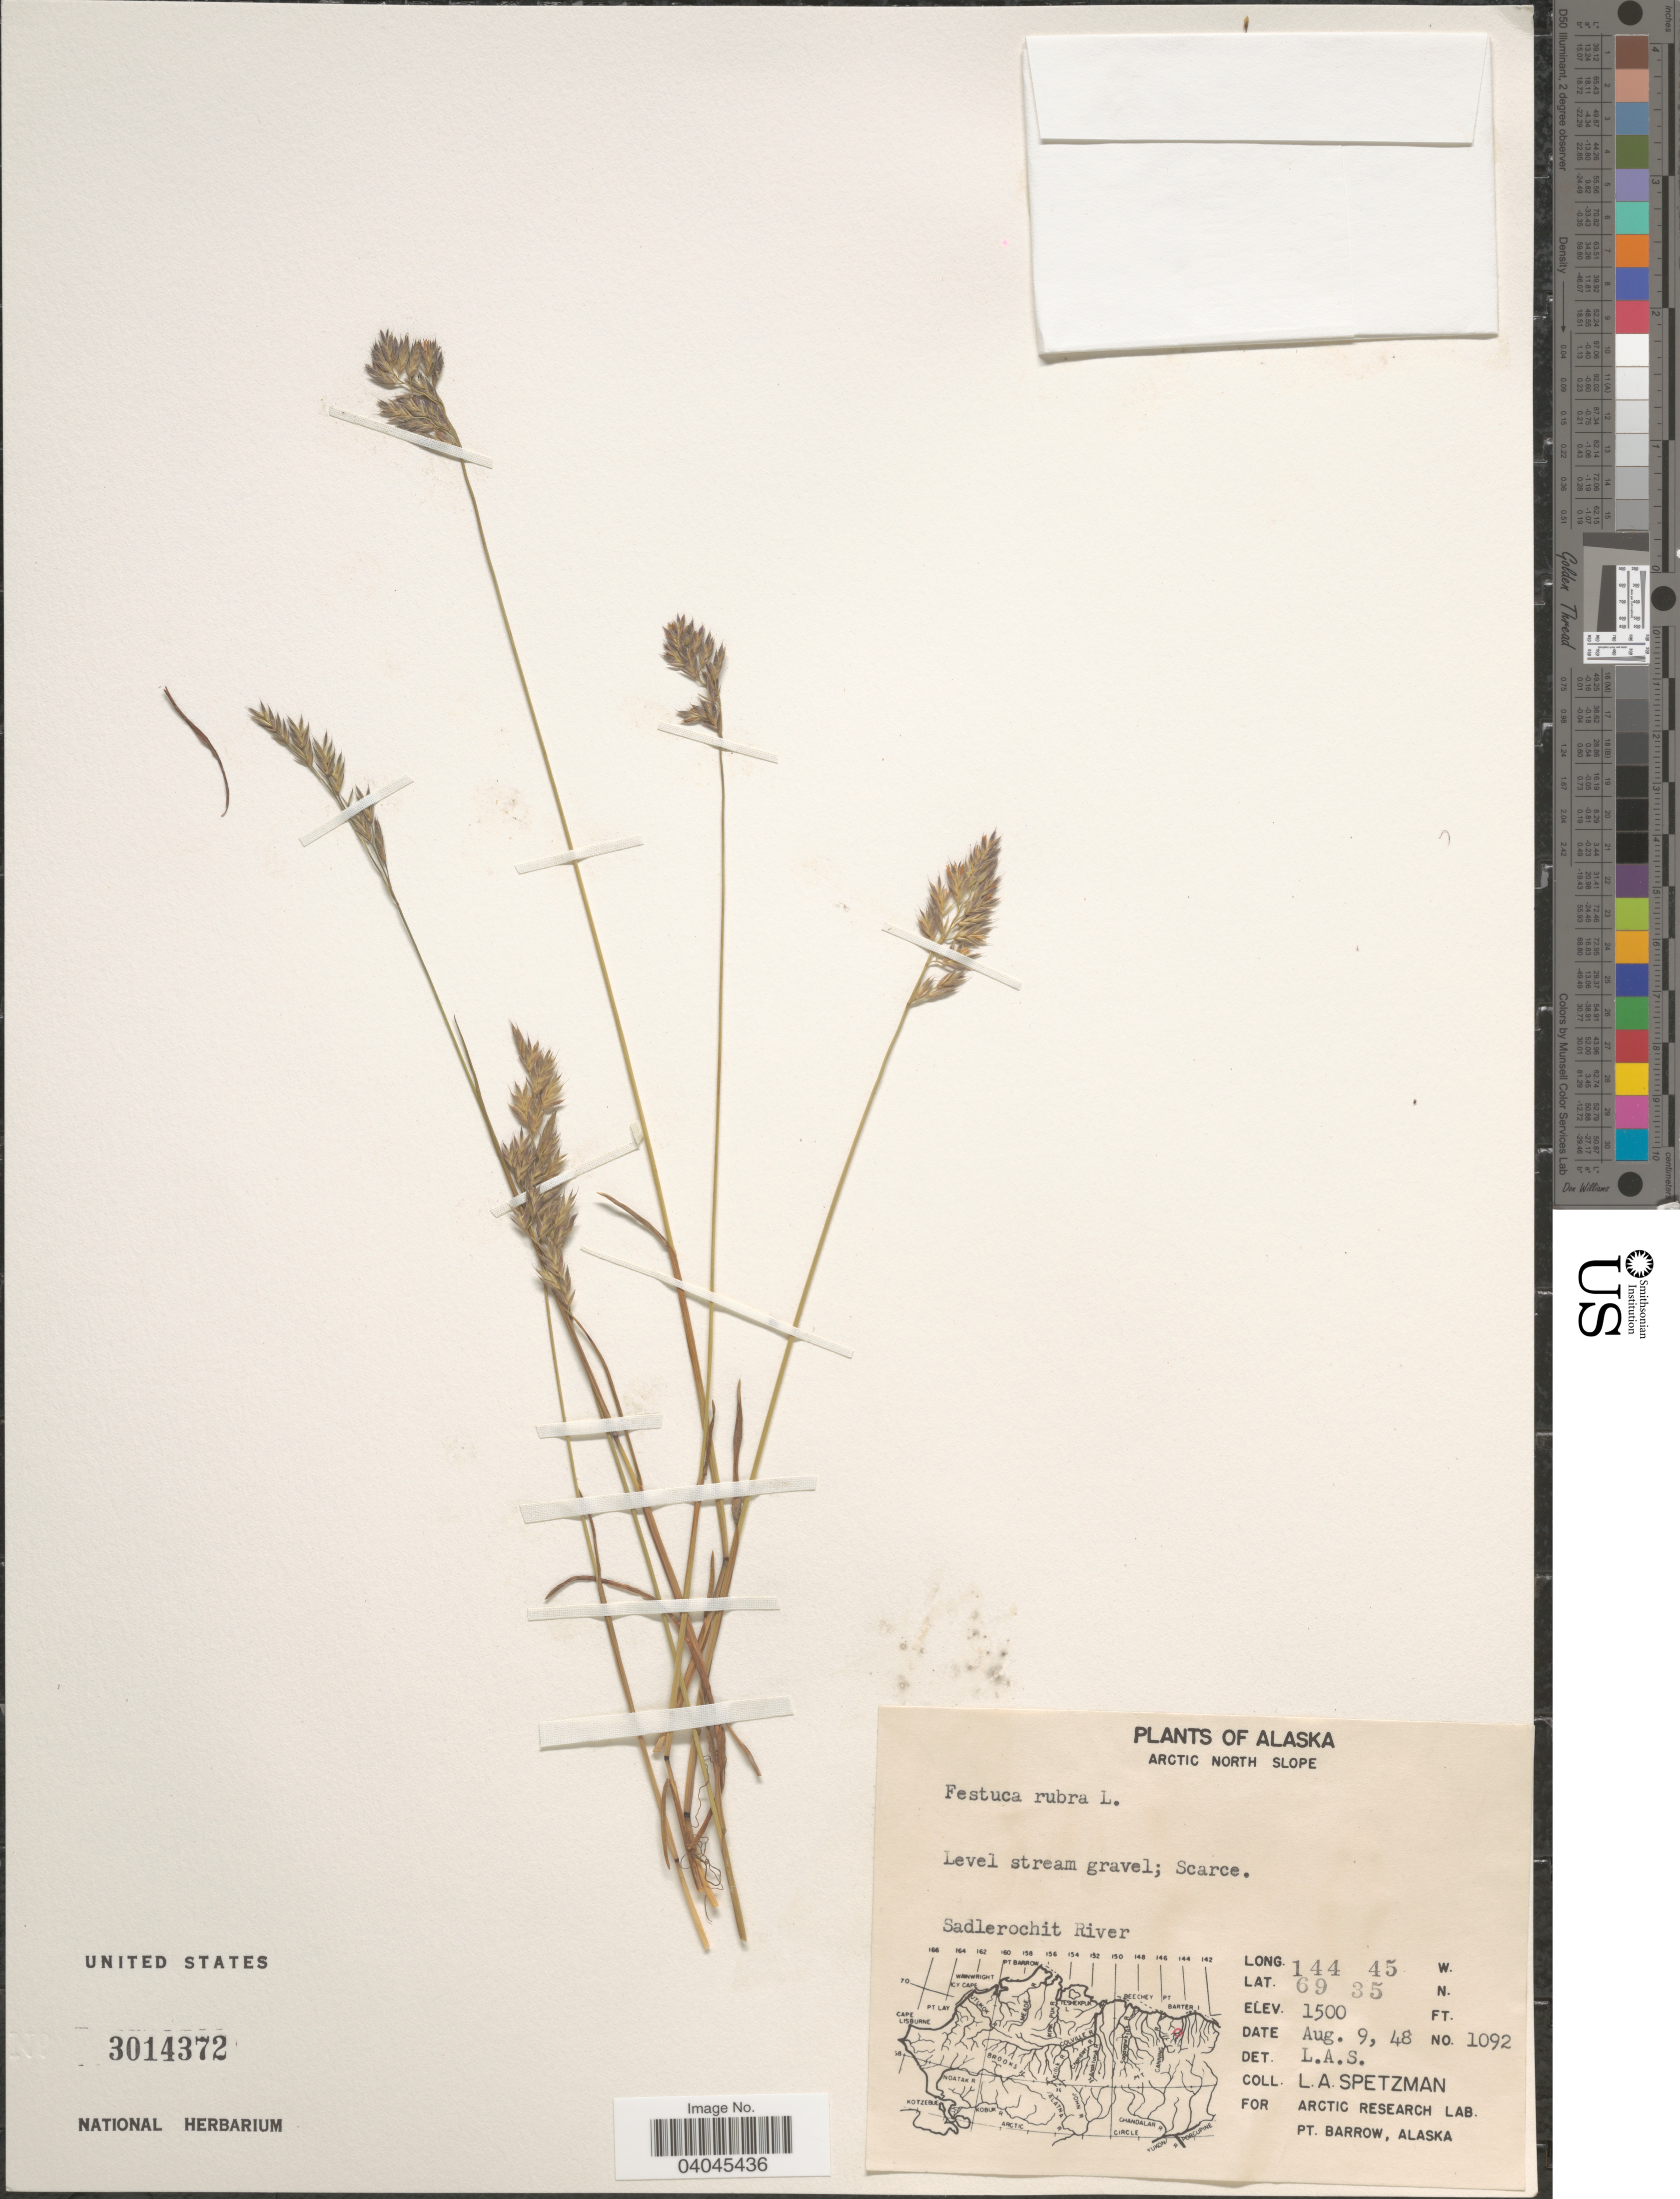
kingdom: Plantae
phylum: Tracheophyta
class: Liliopsida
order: Poales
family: Poaceae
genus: Festuca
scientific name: Festuca rubra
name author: L.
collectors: L. Spetzman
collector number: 1092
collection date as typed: Transcribed d/m/y: 9/8/48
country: United States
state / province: Alaska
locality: Arctic North Slope. Sadlerochit River.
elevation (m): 457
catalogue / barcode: US 3014372